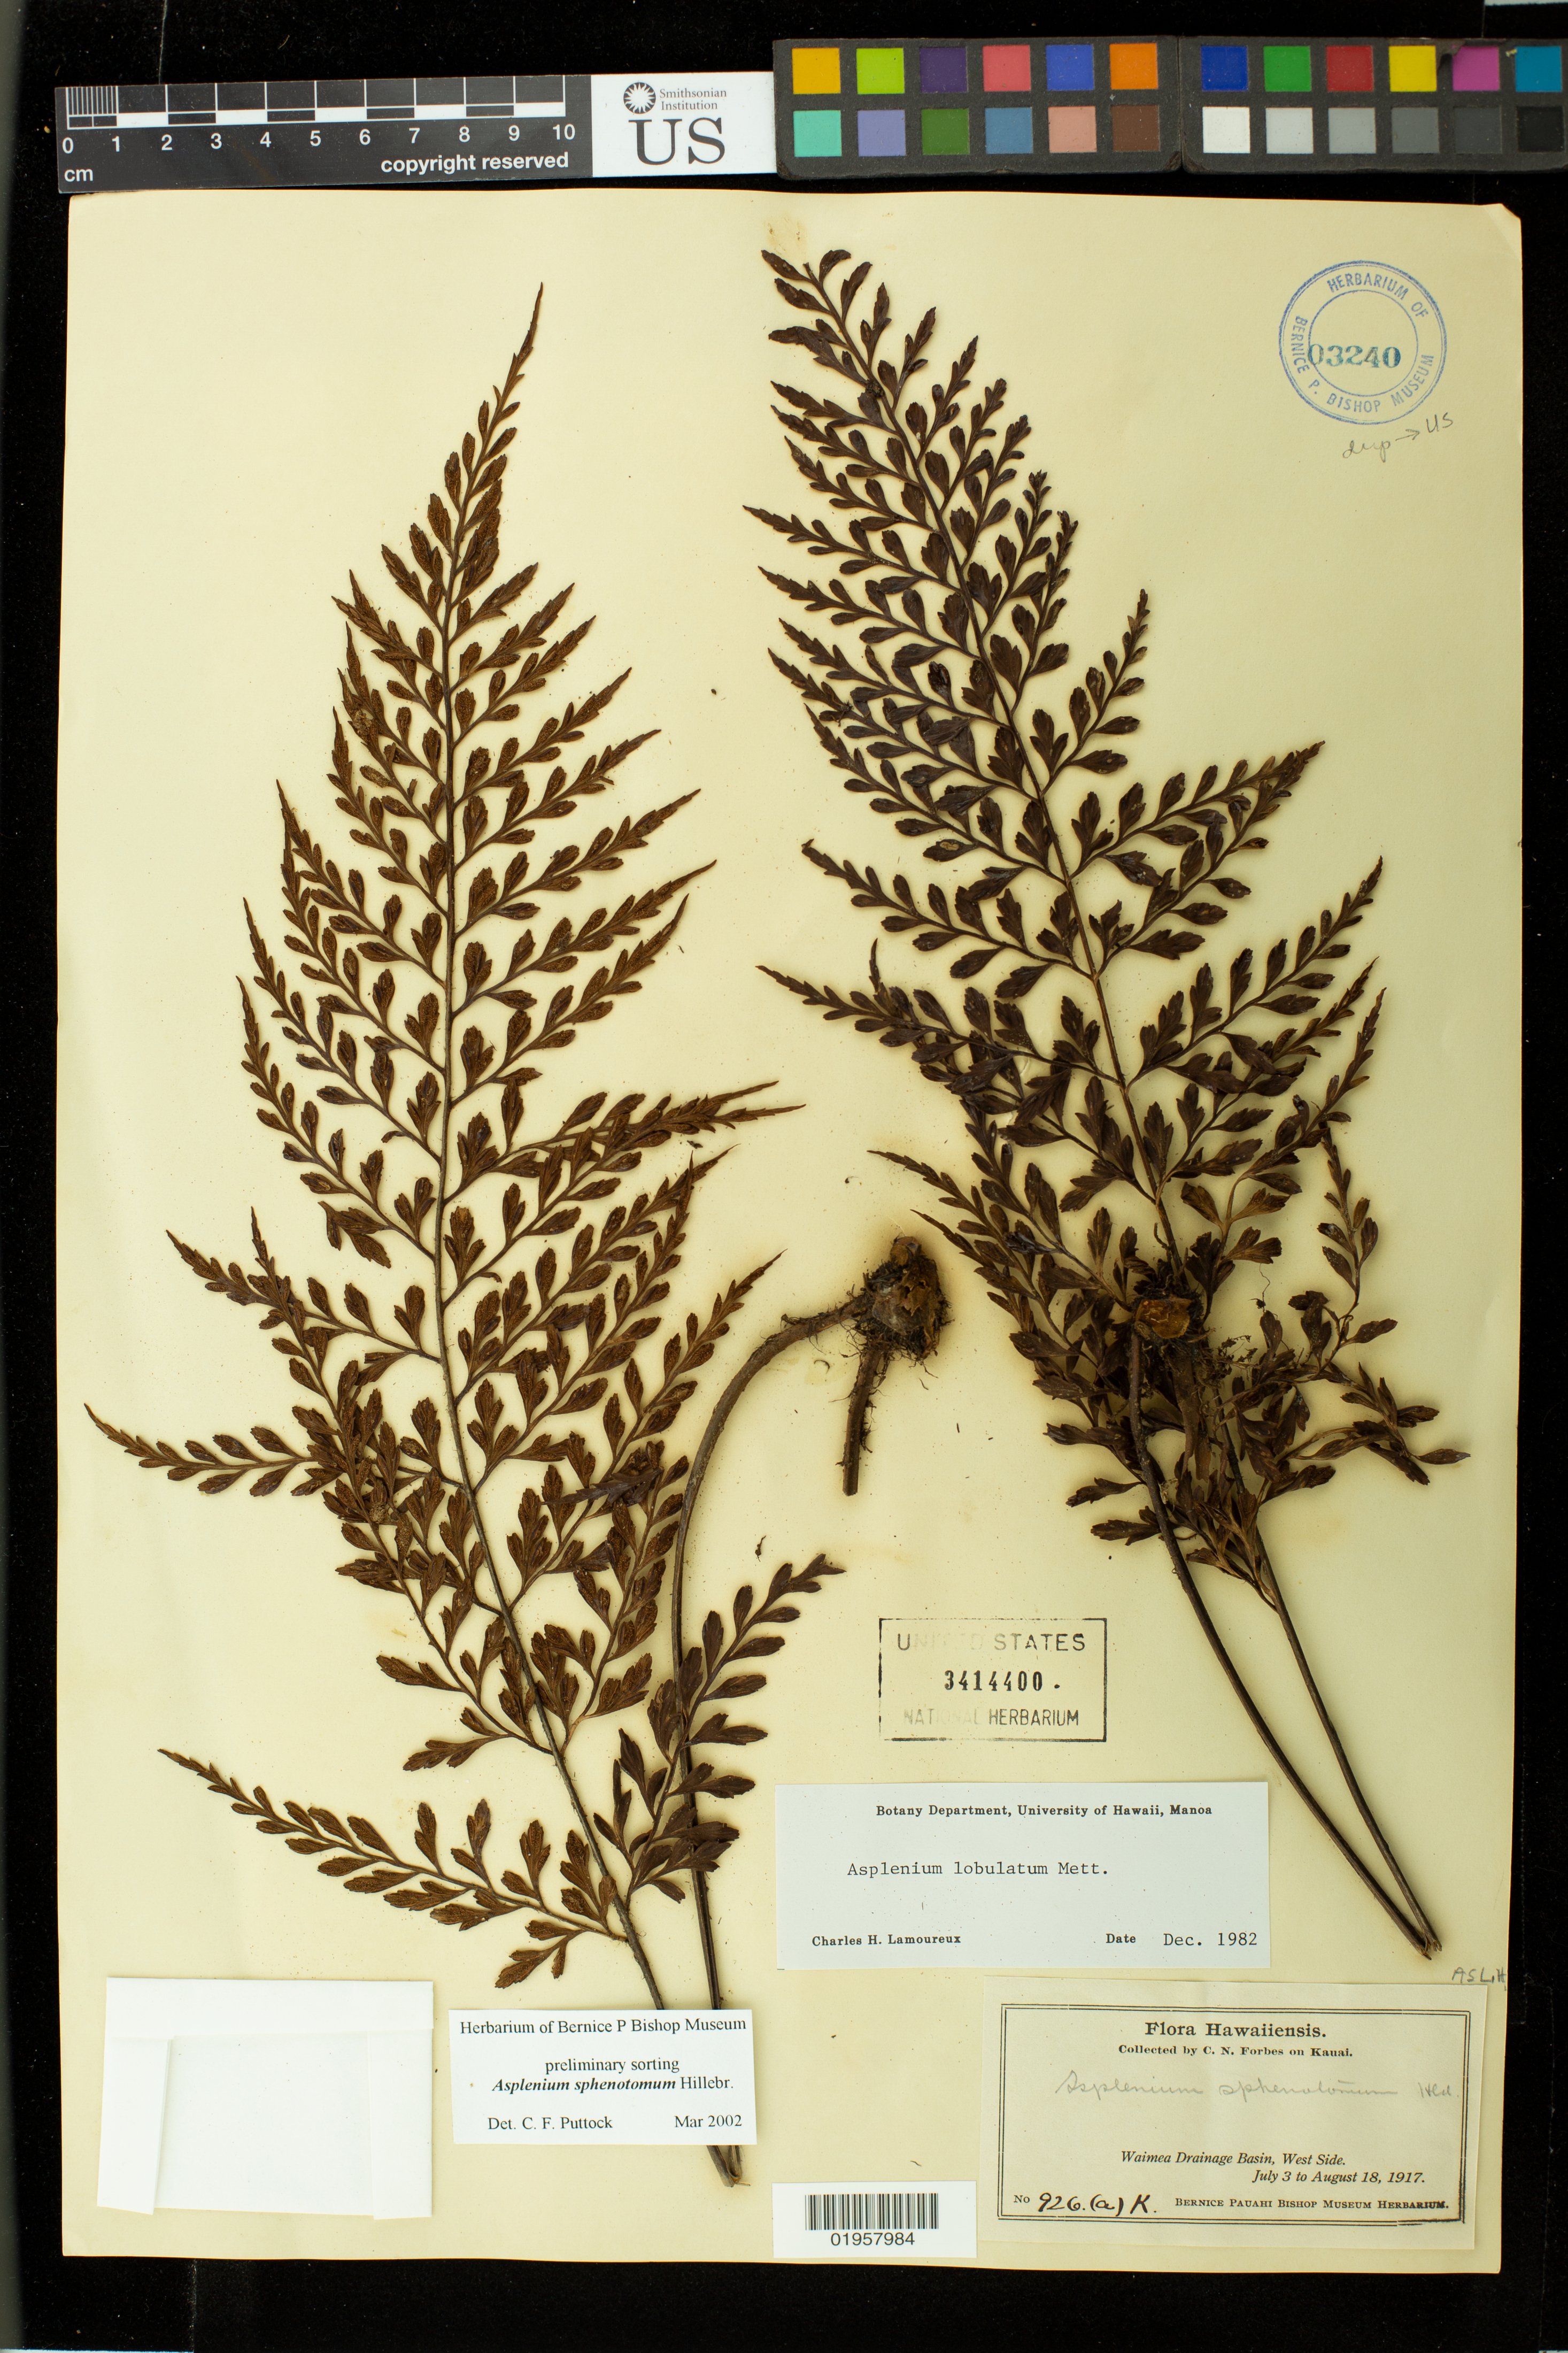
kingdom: Plantae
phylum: Tracheophyta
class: Polypodiopsida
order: Polypodiales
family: Aspleniaceae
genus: Asplenium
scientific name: Asplenium sphenotomum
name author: Hillebr.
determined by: Puttock, C. F.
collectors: C. N. Forbes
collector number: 926(a).K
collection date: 1917-07-03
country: United States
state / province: Hawaii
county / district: Kauai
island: Kaua'i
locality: Waimea Drainage Basin, west side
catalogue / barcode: US 3414400